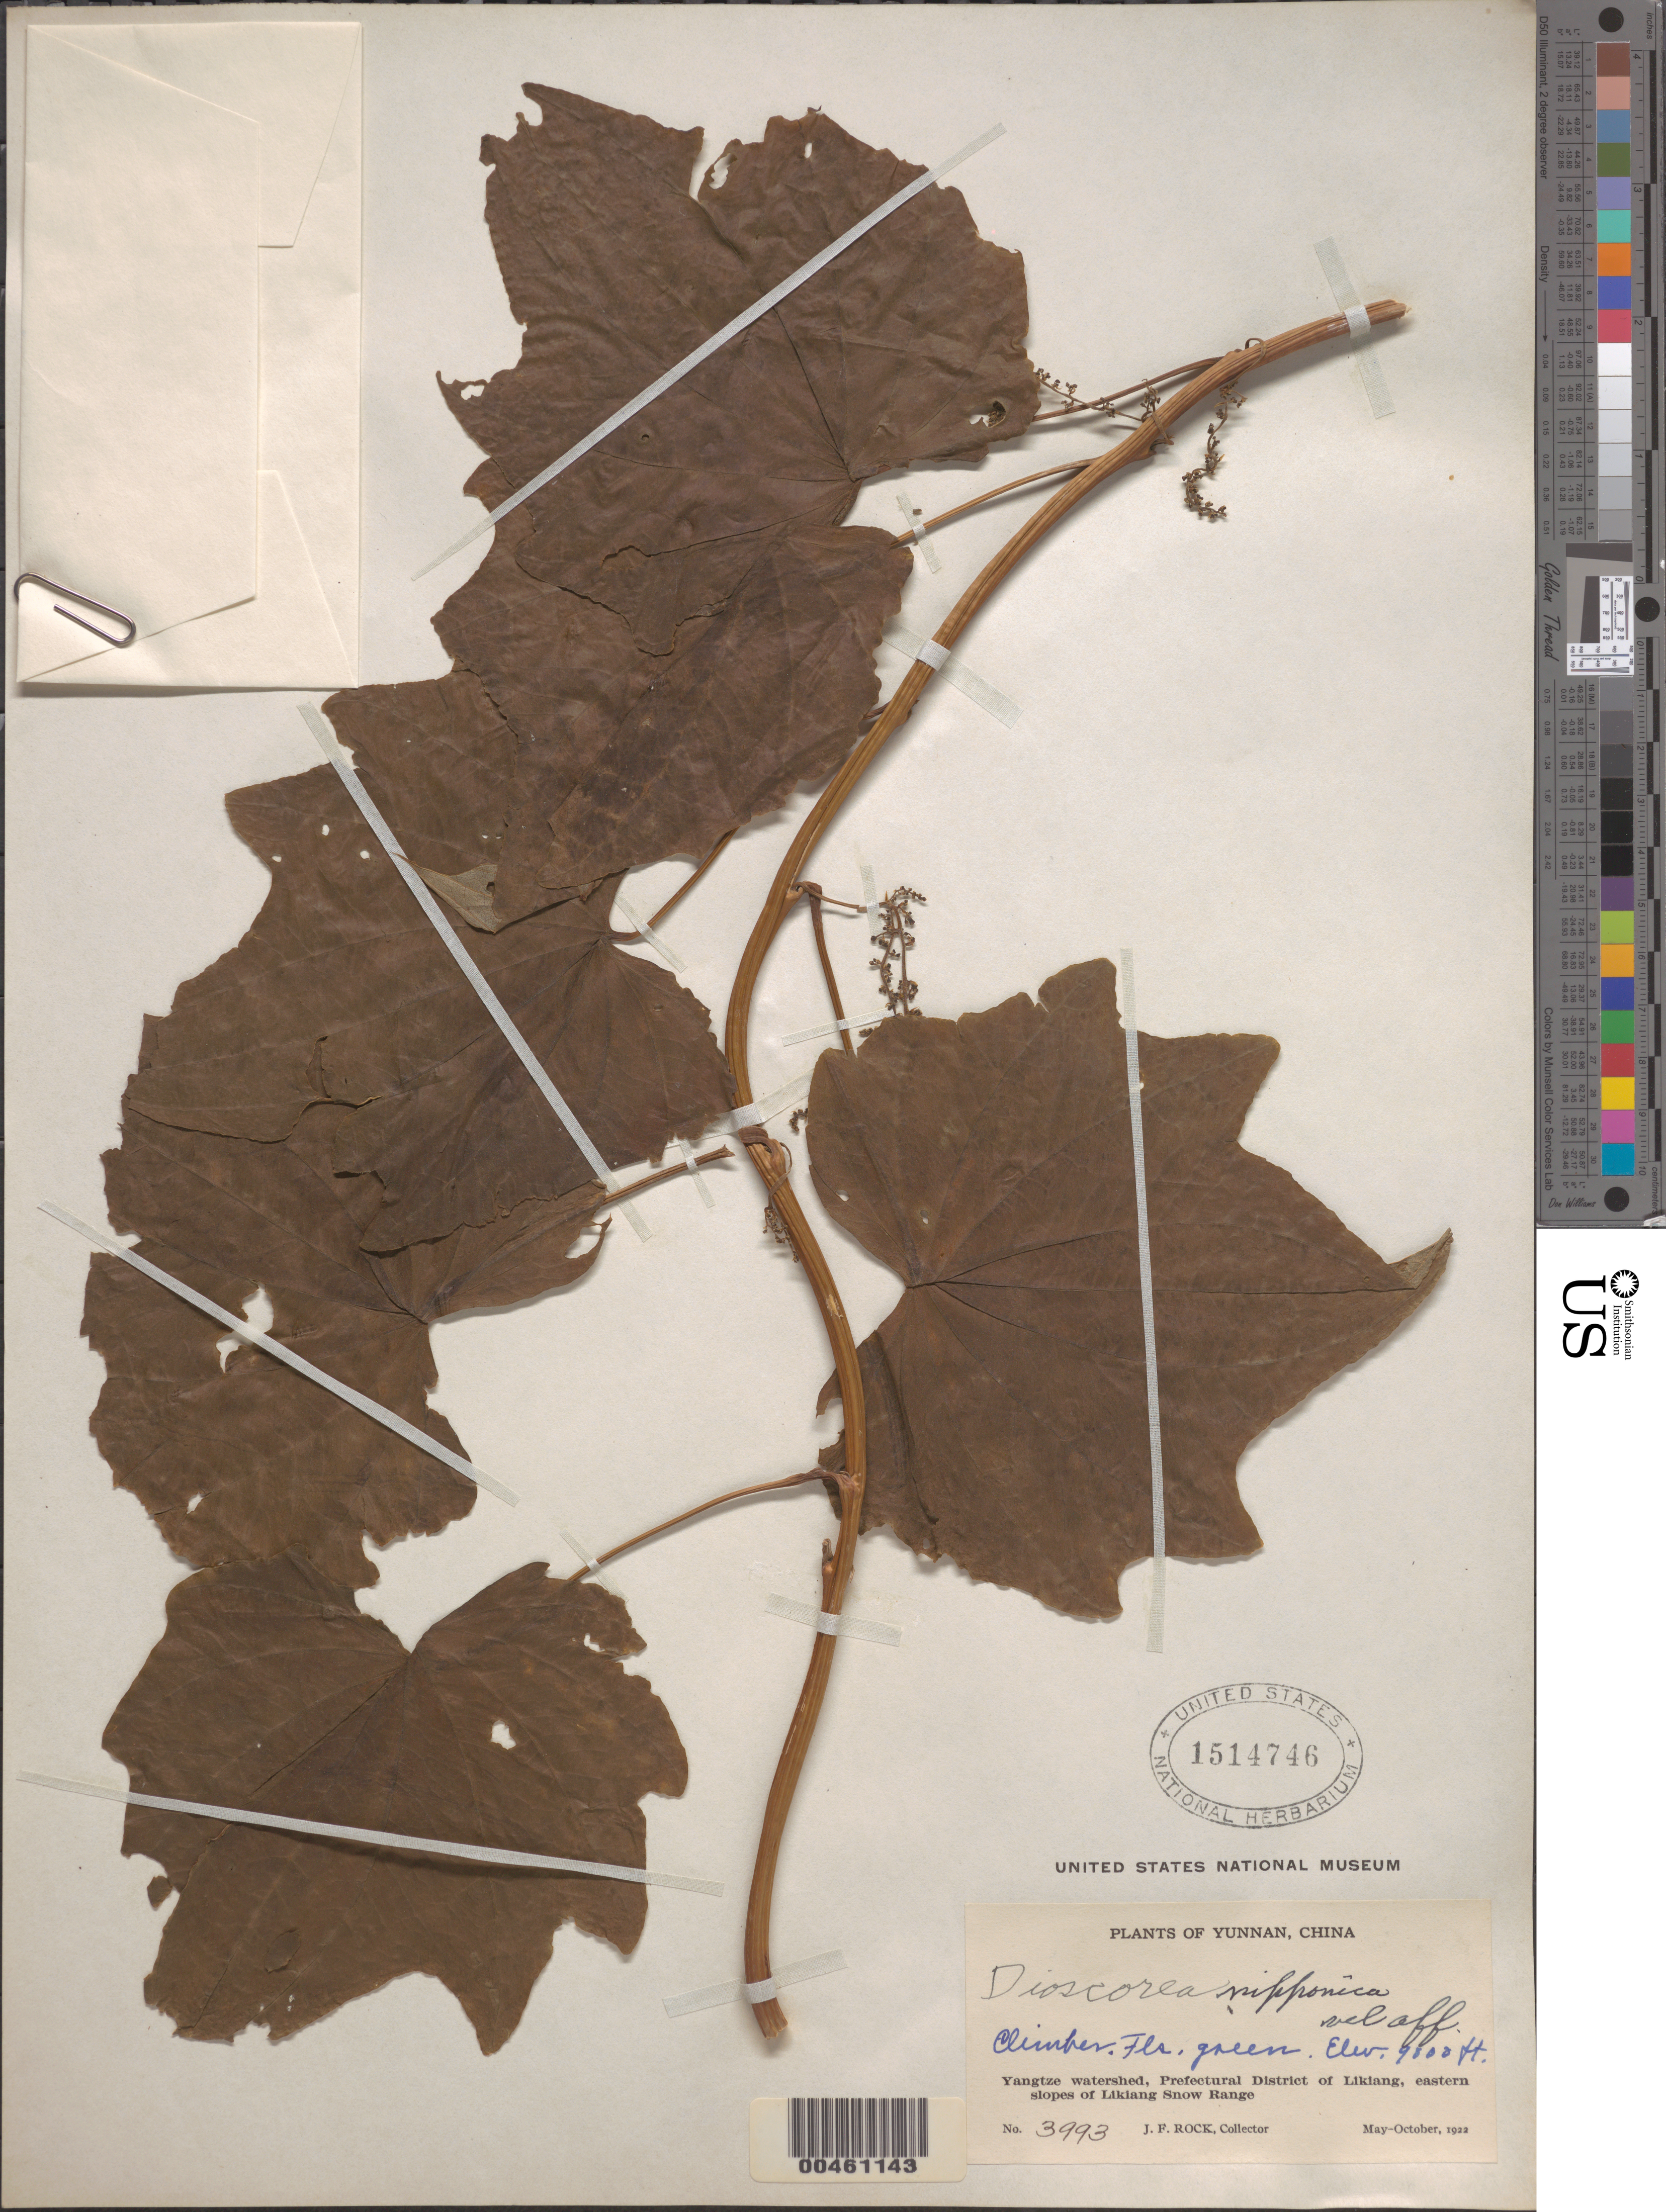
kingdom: Plantae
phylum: Tracheophyta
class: Liliopsida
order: Dioscoreales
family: Dioscoreaceae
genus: Dioscorea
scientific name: Dioscorea nipponica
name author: Makino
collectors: J. F. Rock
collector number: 3993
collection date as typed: May 1922 to -- Oct 1922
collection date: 1922-05/1922-10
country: China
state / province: Yunnan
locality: Yangtze watershed, Prefectural District of Likiang, eastern slopes of Likiang Snow Range, Likiang (Dayan) District (?)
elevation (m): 2743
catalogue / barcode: US 1514746